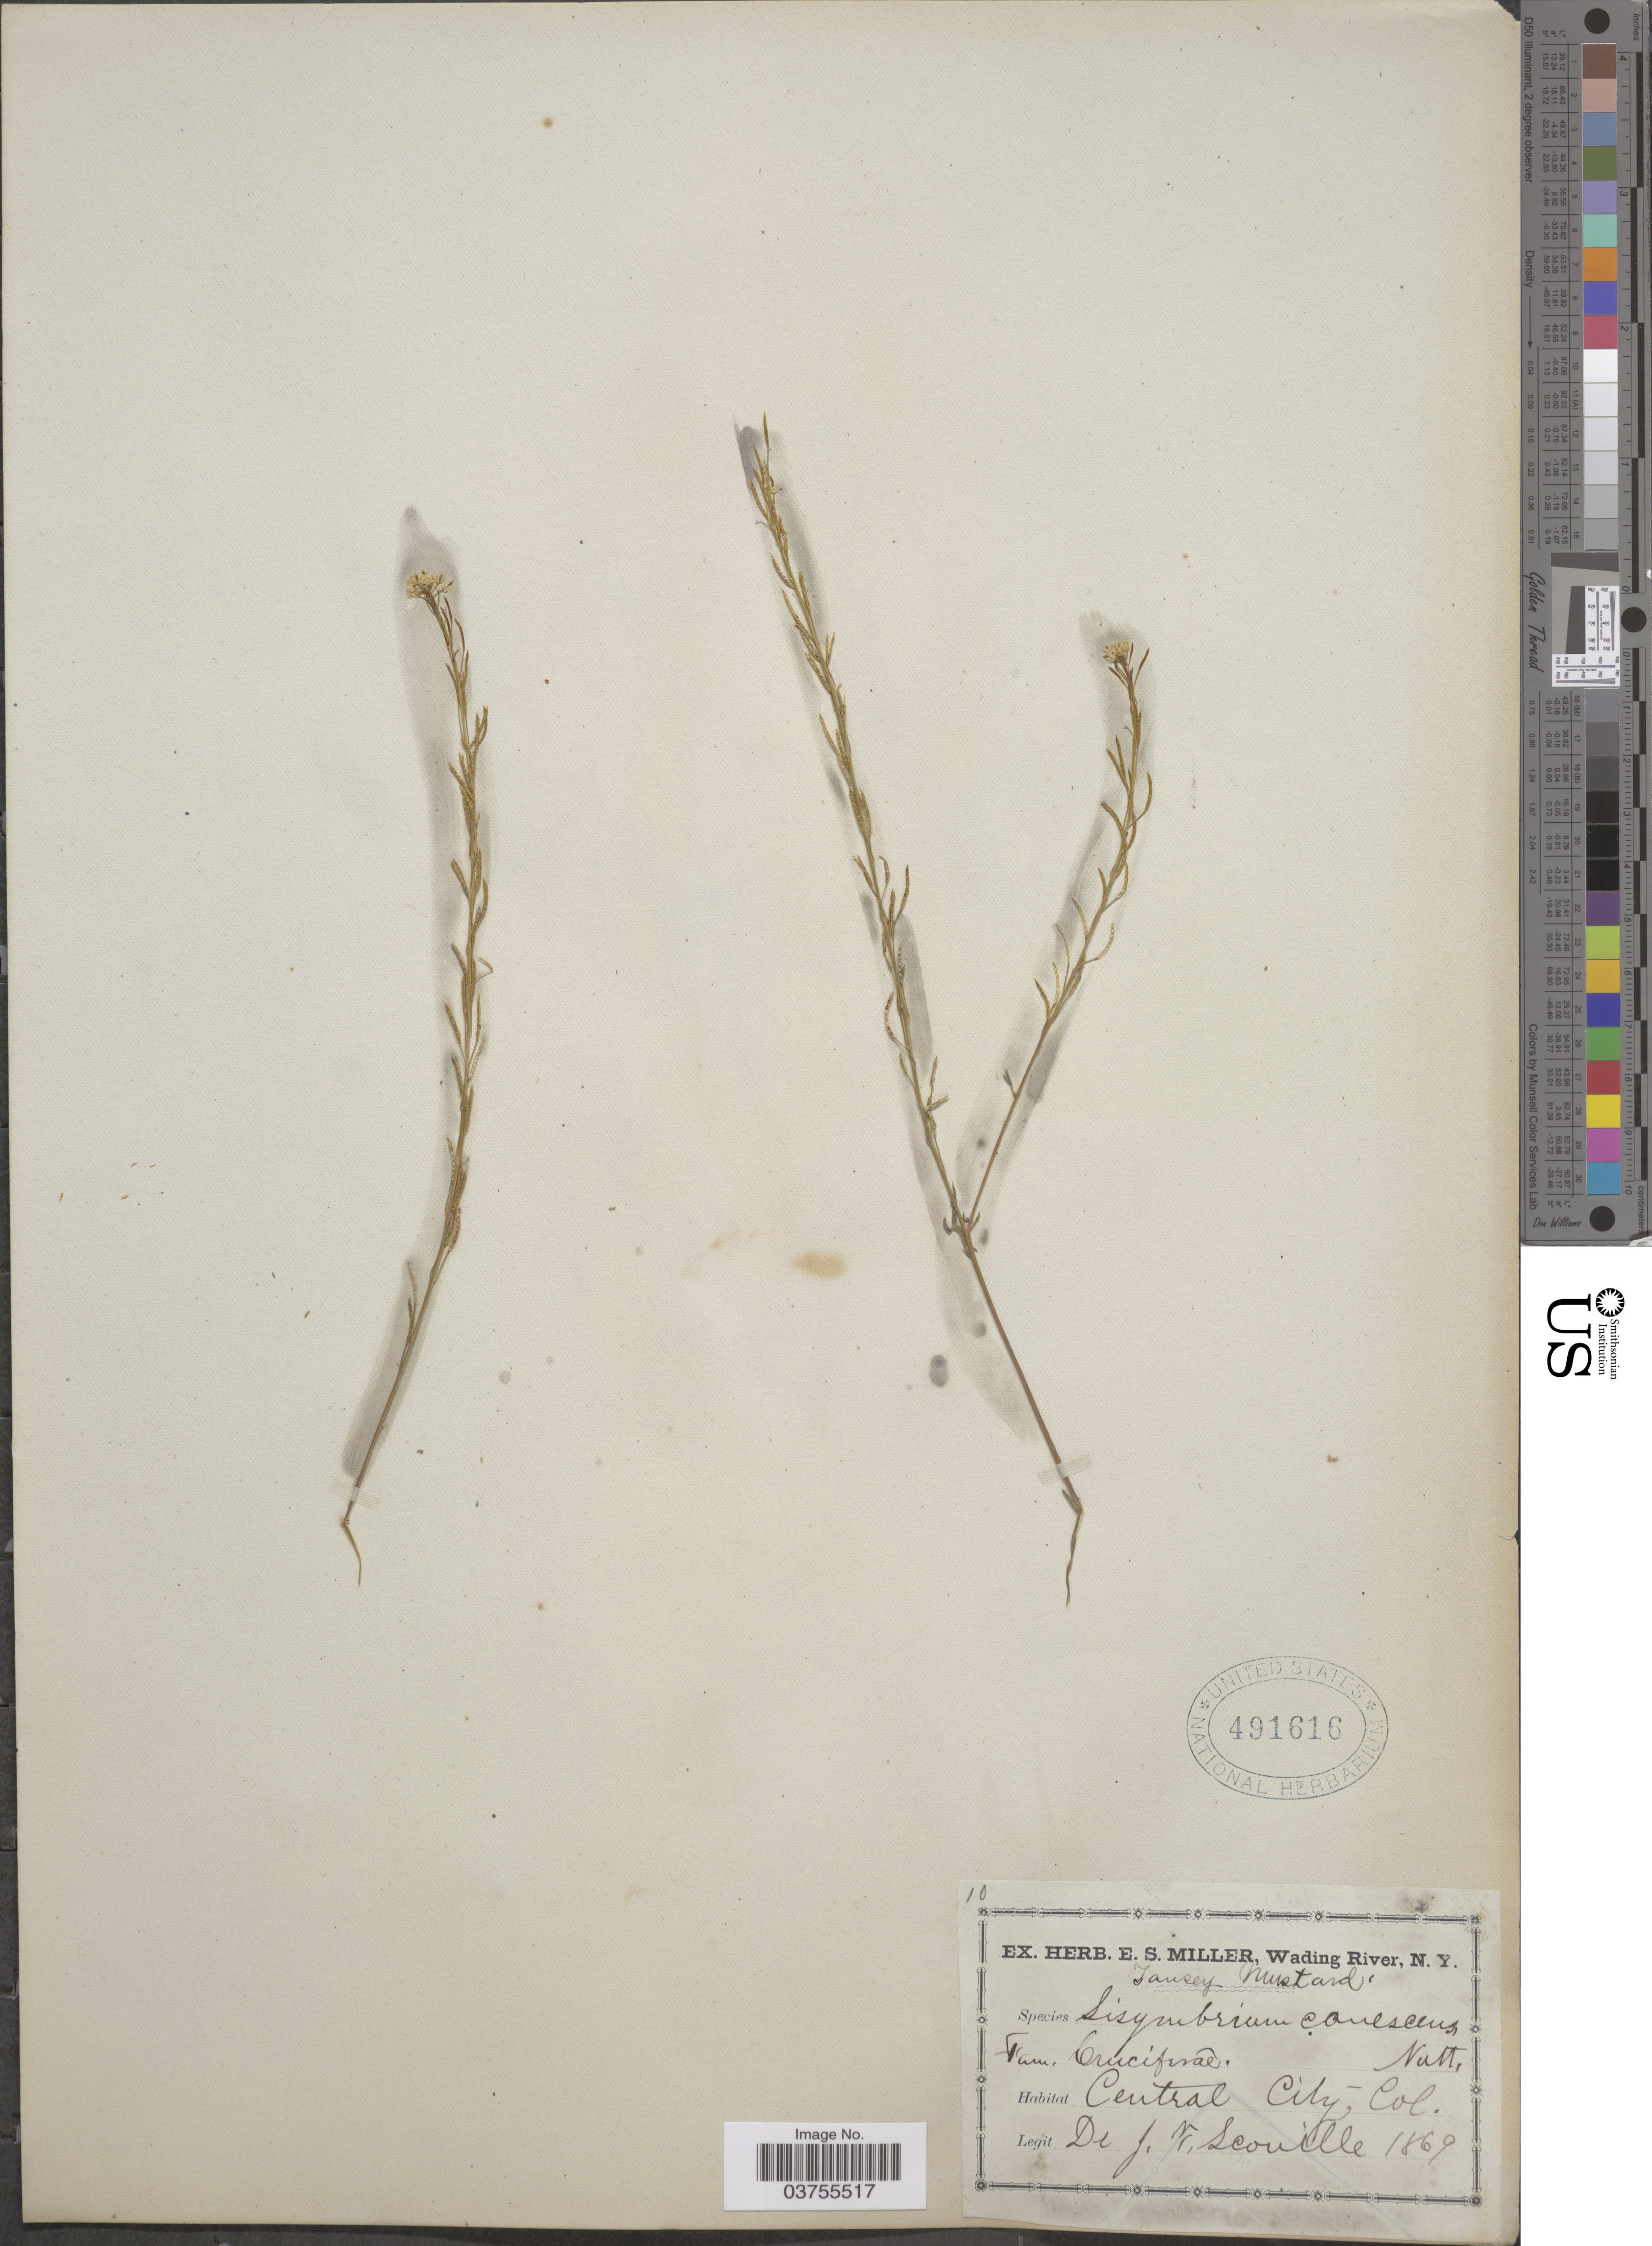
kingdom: Plantae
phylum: Tracheophyta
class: Magnoliopsida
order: Brassicales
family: Brassicaceae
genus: Descurainia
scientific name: Descurainia sp.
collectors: J. Scoville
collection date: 1869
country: United States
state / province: Colorado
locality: Central City.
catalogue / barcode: US 491616